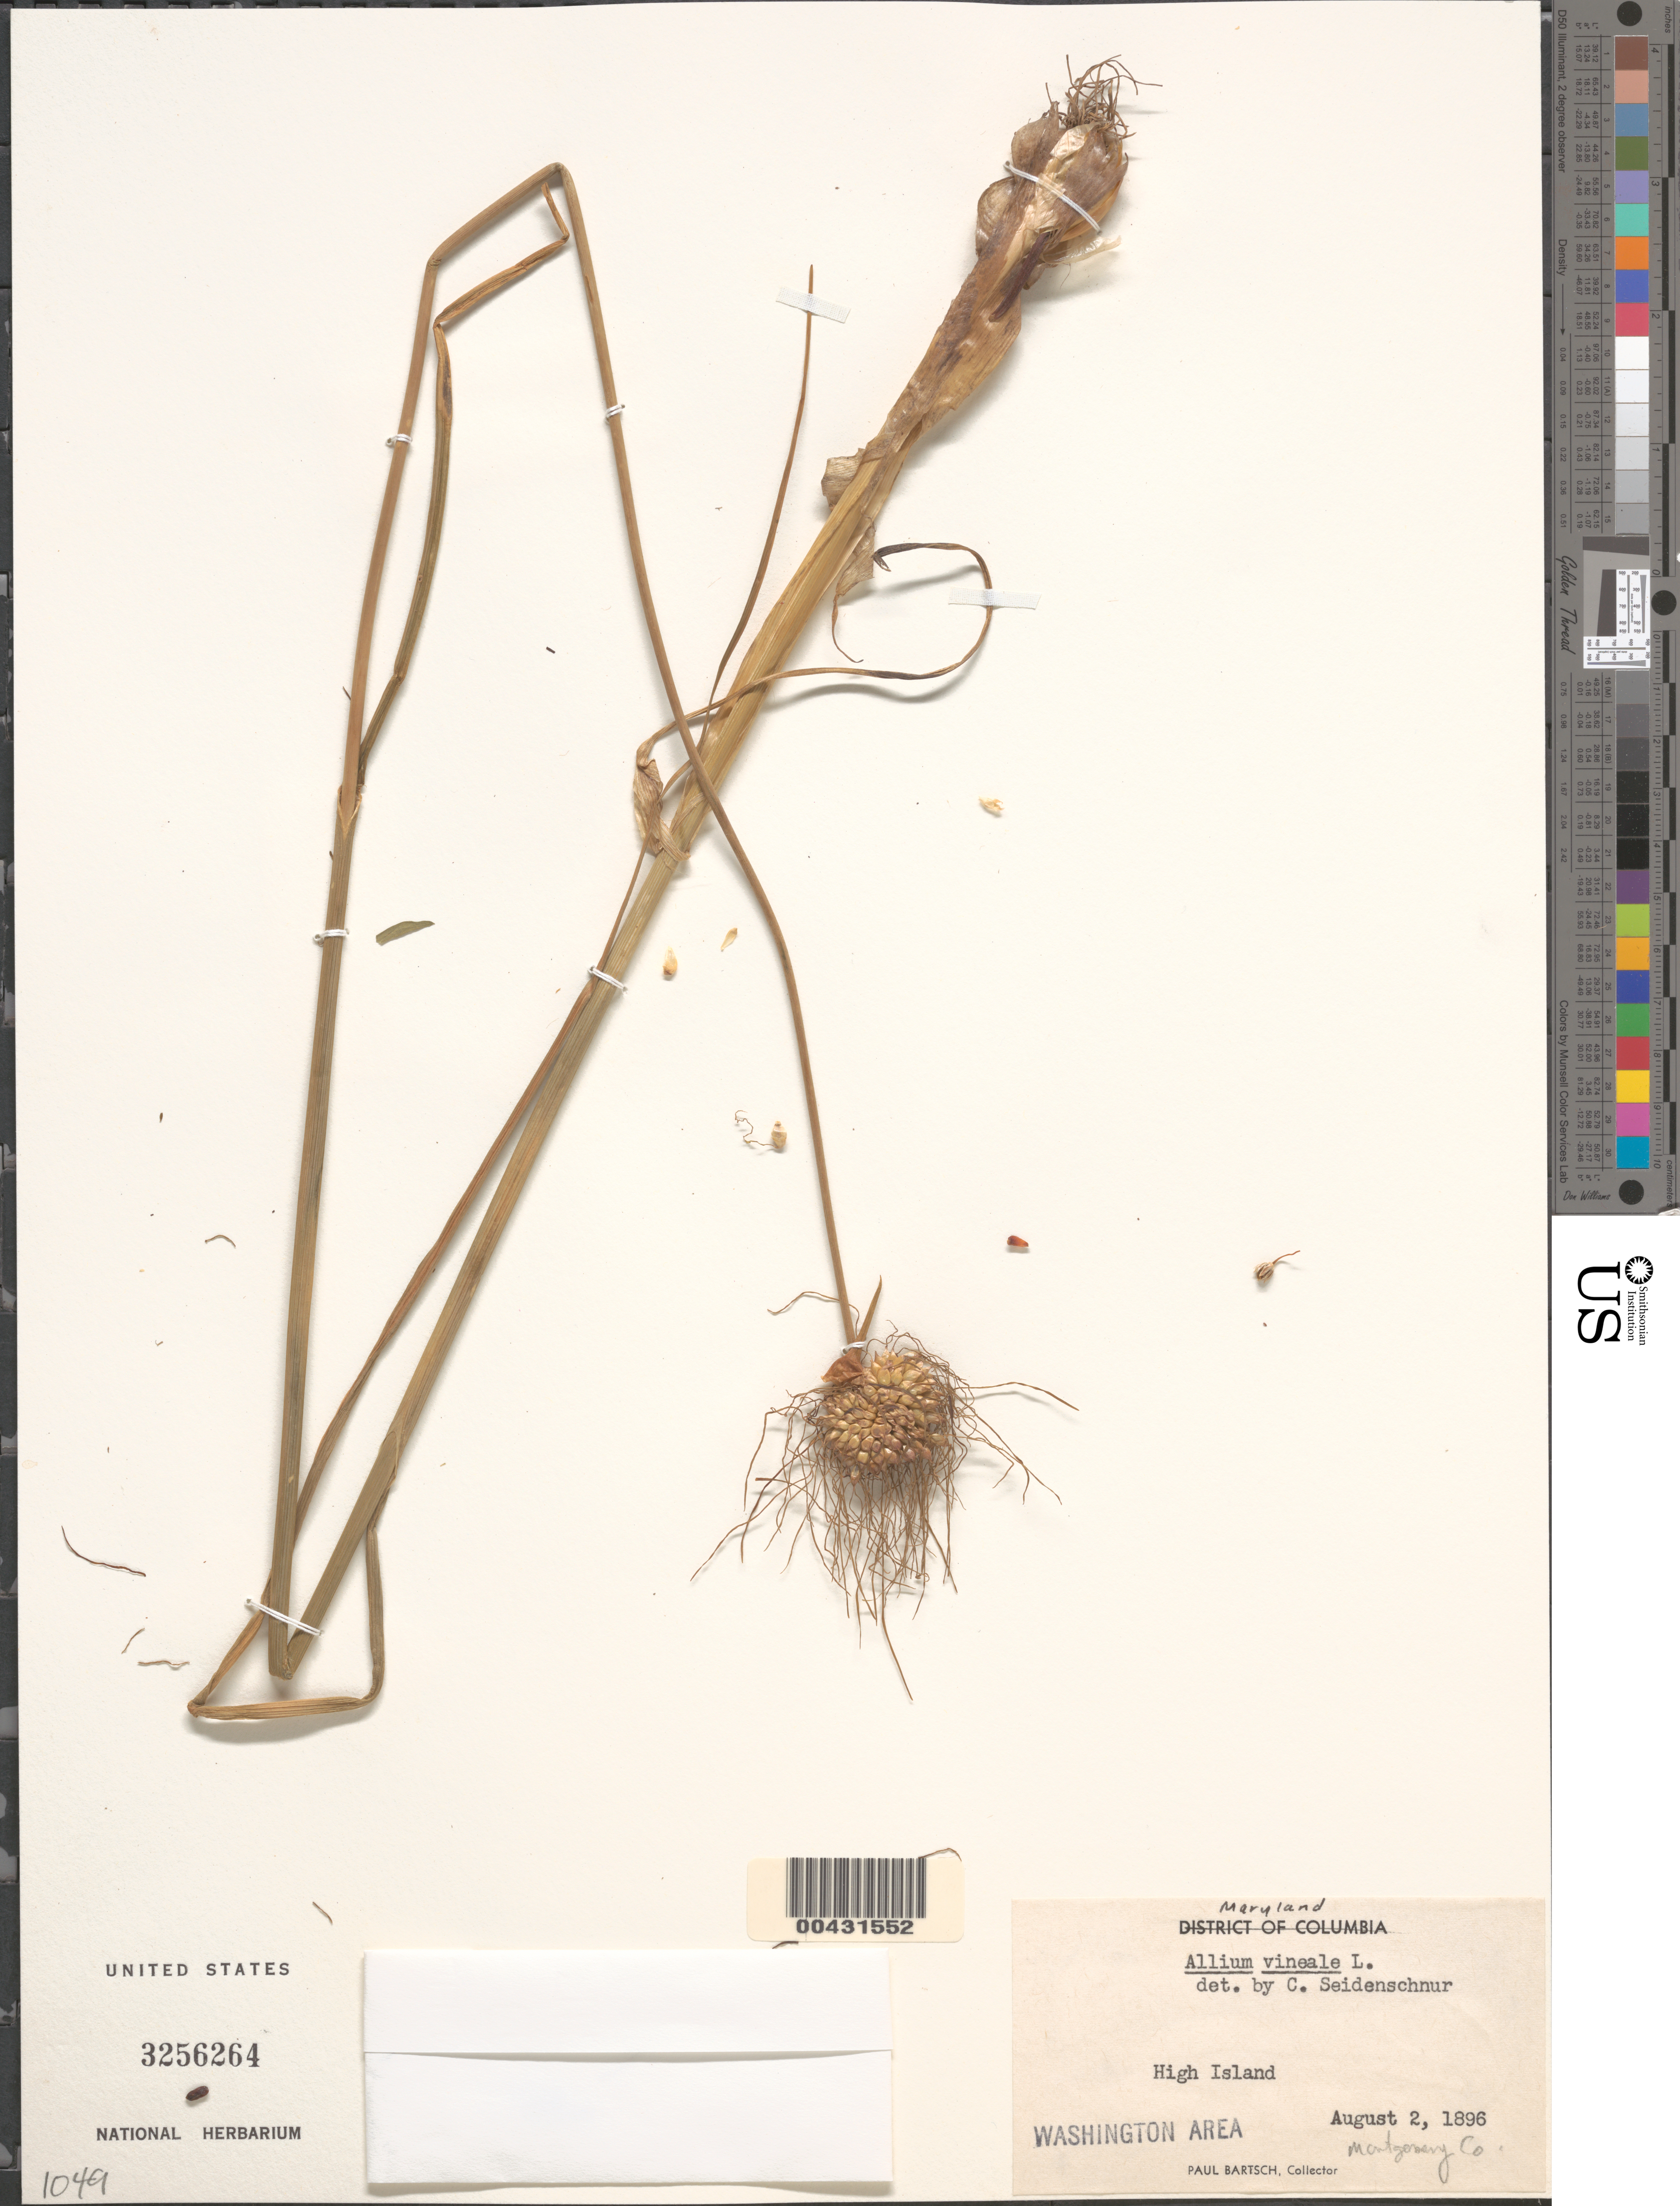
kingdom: Plantae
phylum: Tracheophyta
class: Liliopsida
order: Asparagales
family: Amaryllidaceae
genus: Allium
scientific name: Allium vineale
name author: L.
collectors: P. Bartsch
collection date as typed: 02 Aug 1896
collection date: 1896-08-02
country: United States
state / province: Maryland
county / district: Montgomery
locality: High Island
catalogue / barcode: US 3256264